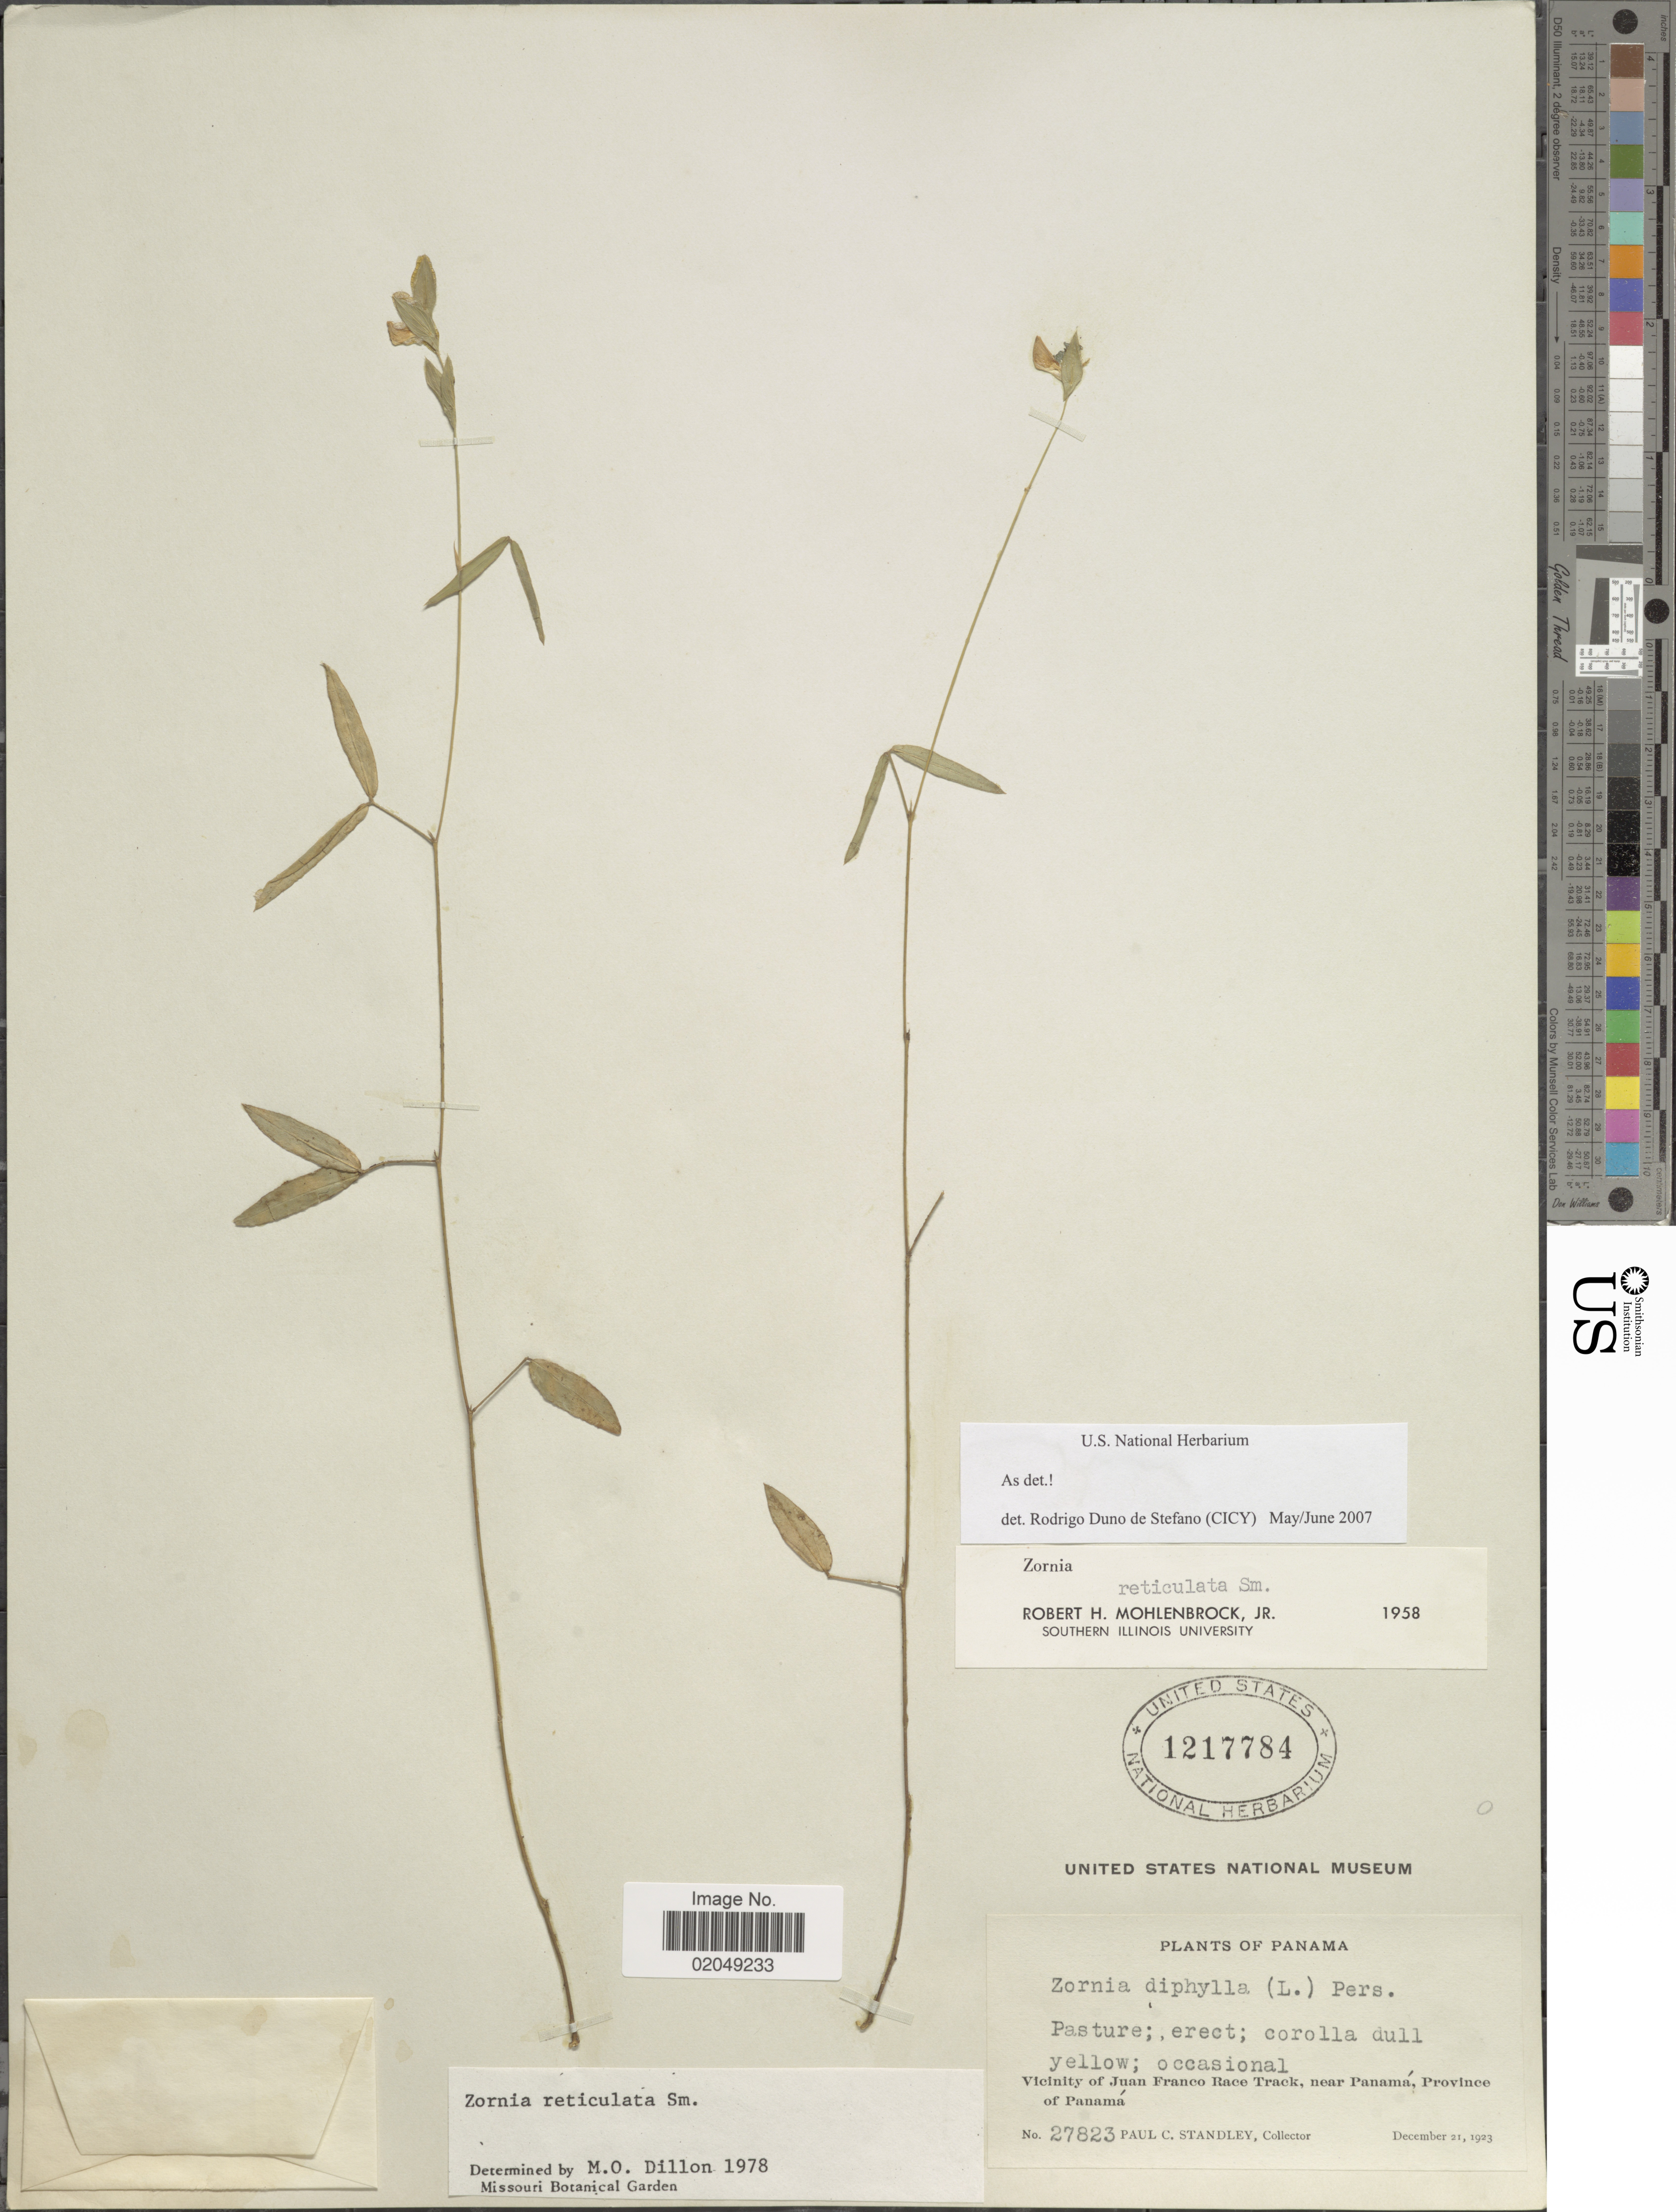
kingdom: Plantae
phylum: Tracheophyta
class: Magnoliopsida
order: Fabales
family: Fabaceae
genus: Zornia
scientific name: Zornia reticulata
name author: Sm.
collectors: P. C. Standley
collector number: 27823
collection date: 1923-12-21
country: Panama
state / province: Panamá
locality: Pasture, vicinity of Juan France Race Track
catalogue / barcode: US 1217784